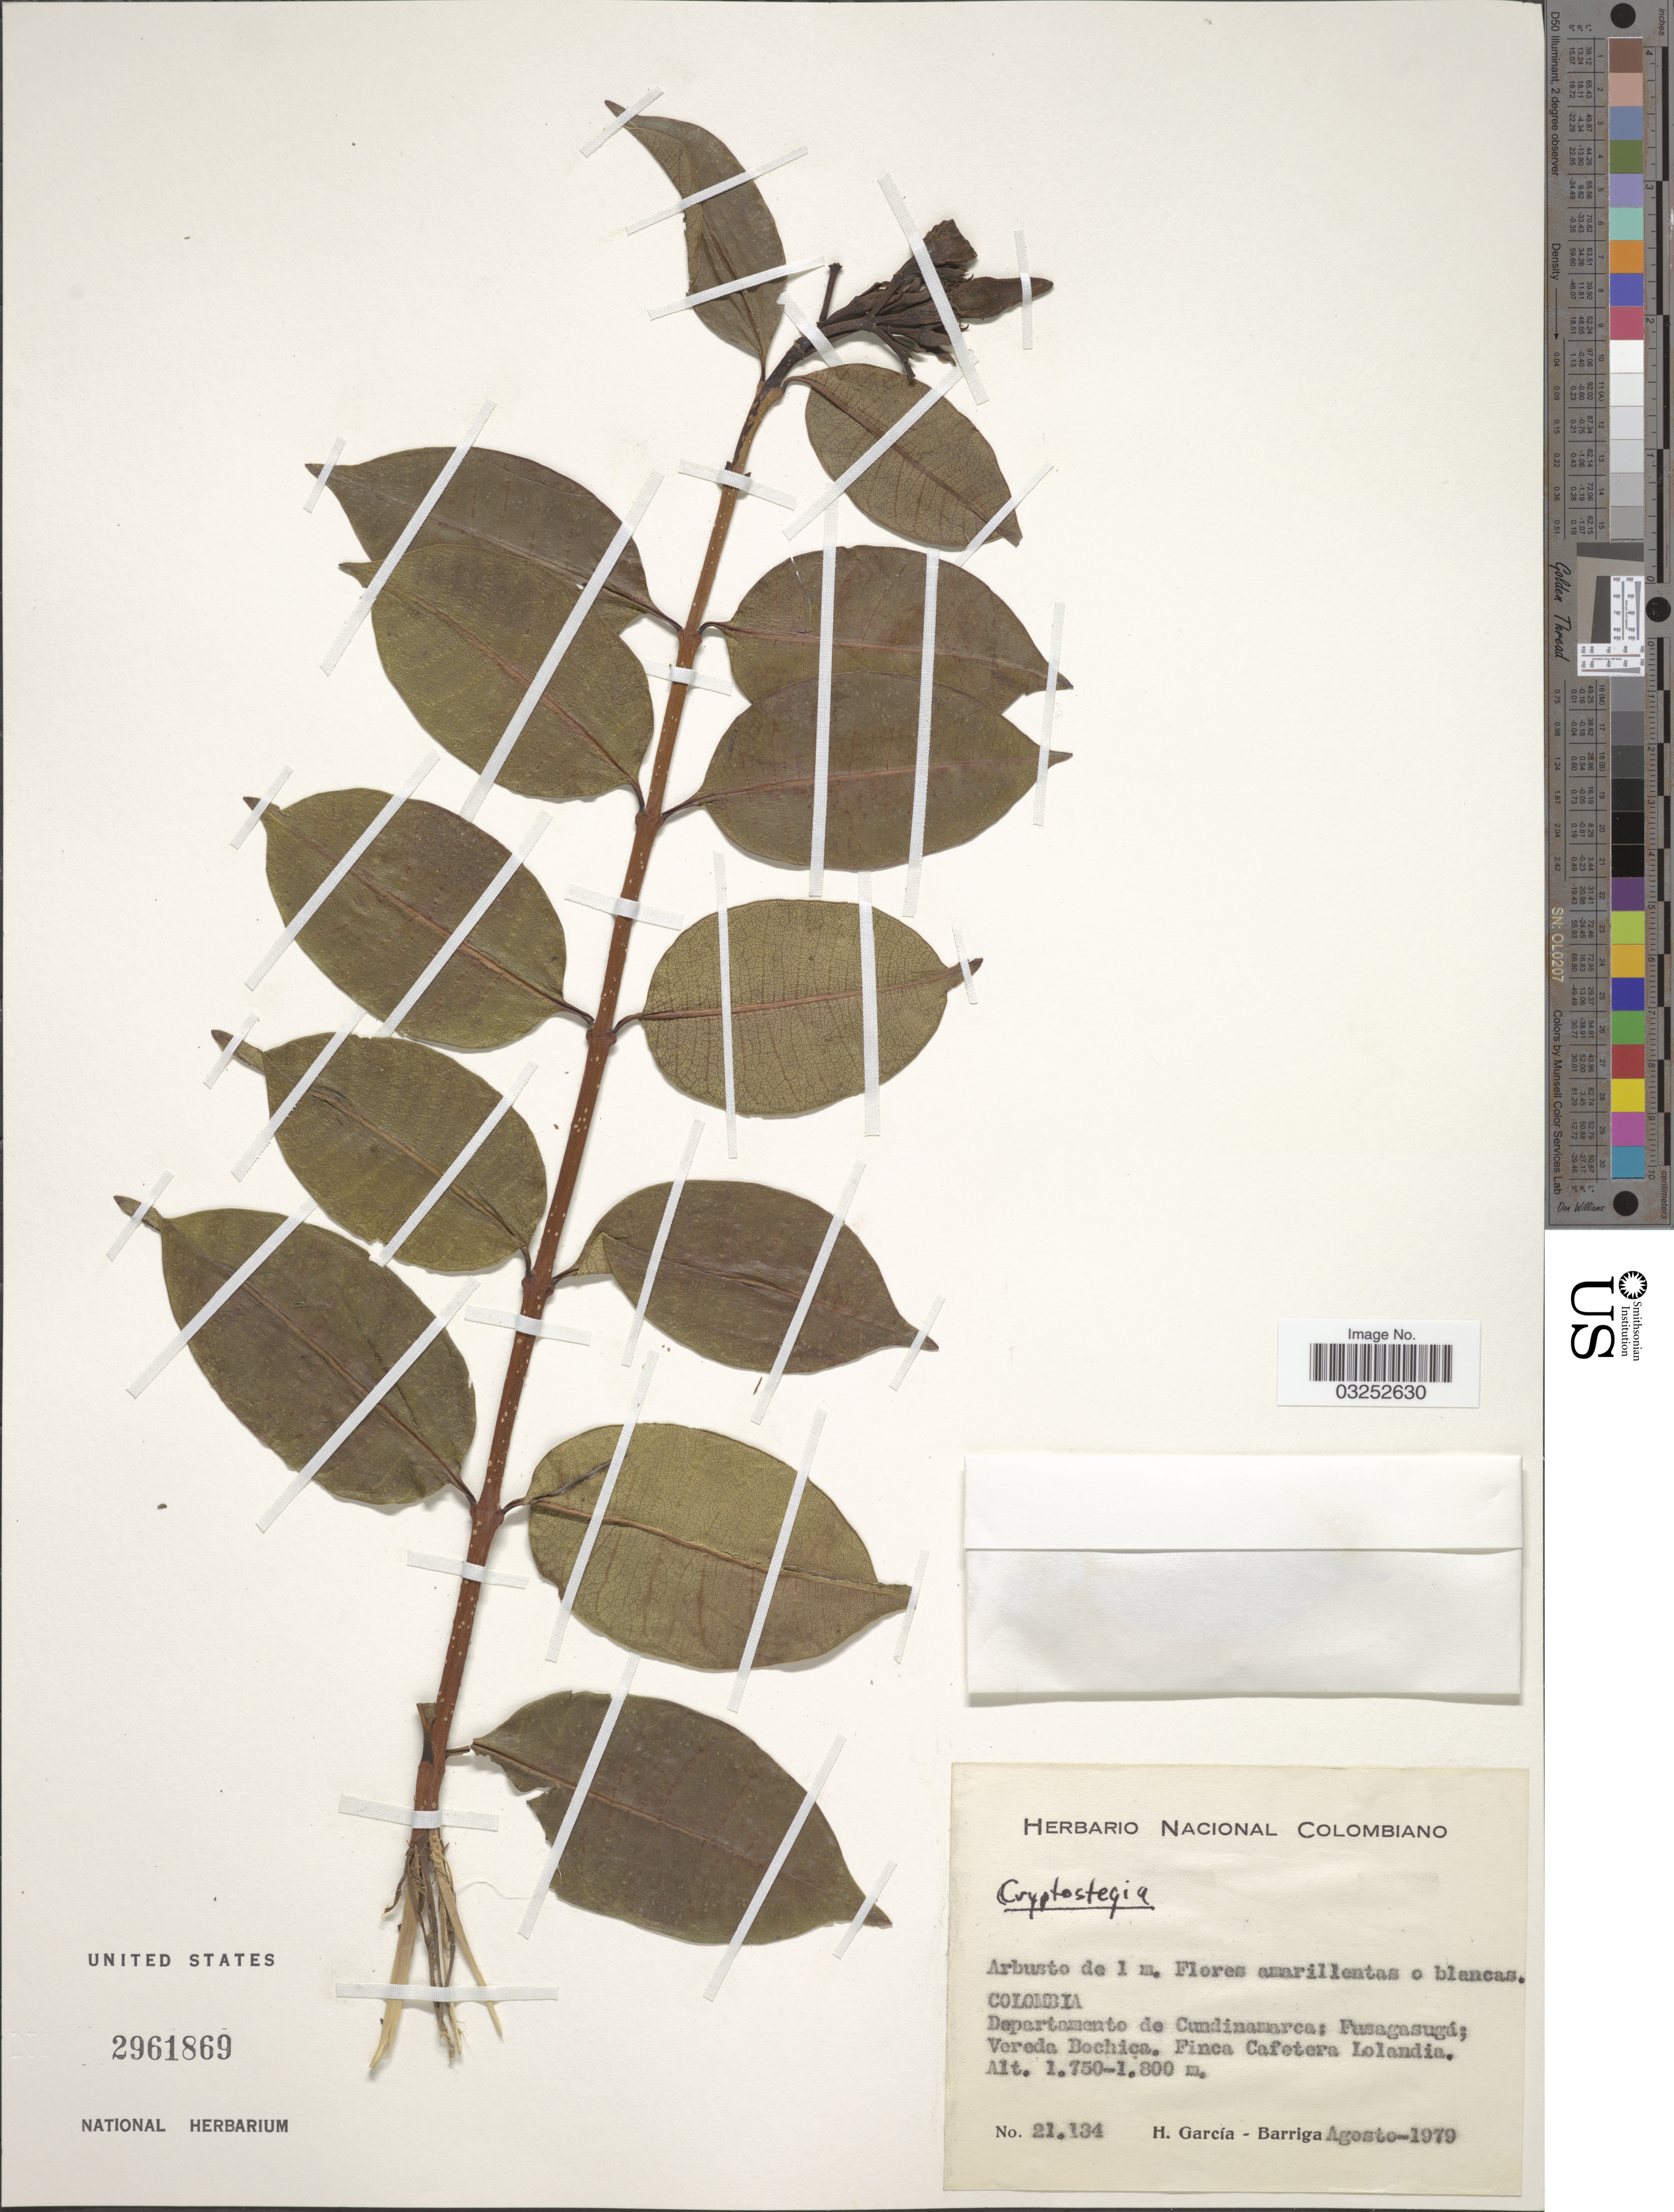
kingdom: Plantae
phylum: Tracheophyta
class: Magnoliopsida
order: Gentianales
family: Apocynaceae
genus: Cryptostegia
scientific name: Cryptostegia sp.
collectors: H. García Barriga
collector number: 21134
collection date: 1979-08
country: Colombia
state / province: Cundinamarca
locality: Departamento de Cundinamarca: Fusagasugá; Vereda Bochira, Finca Cafetera Lolandia.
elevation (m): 1750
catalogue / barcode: US 2961869